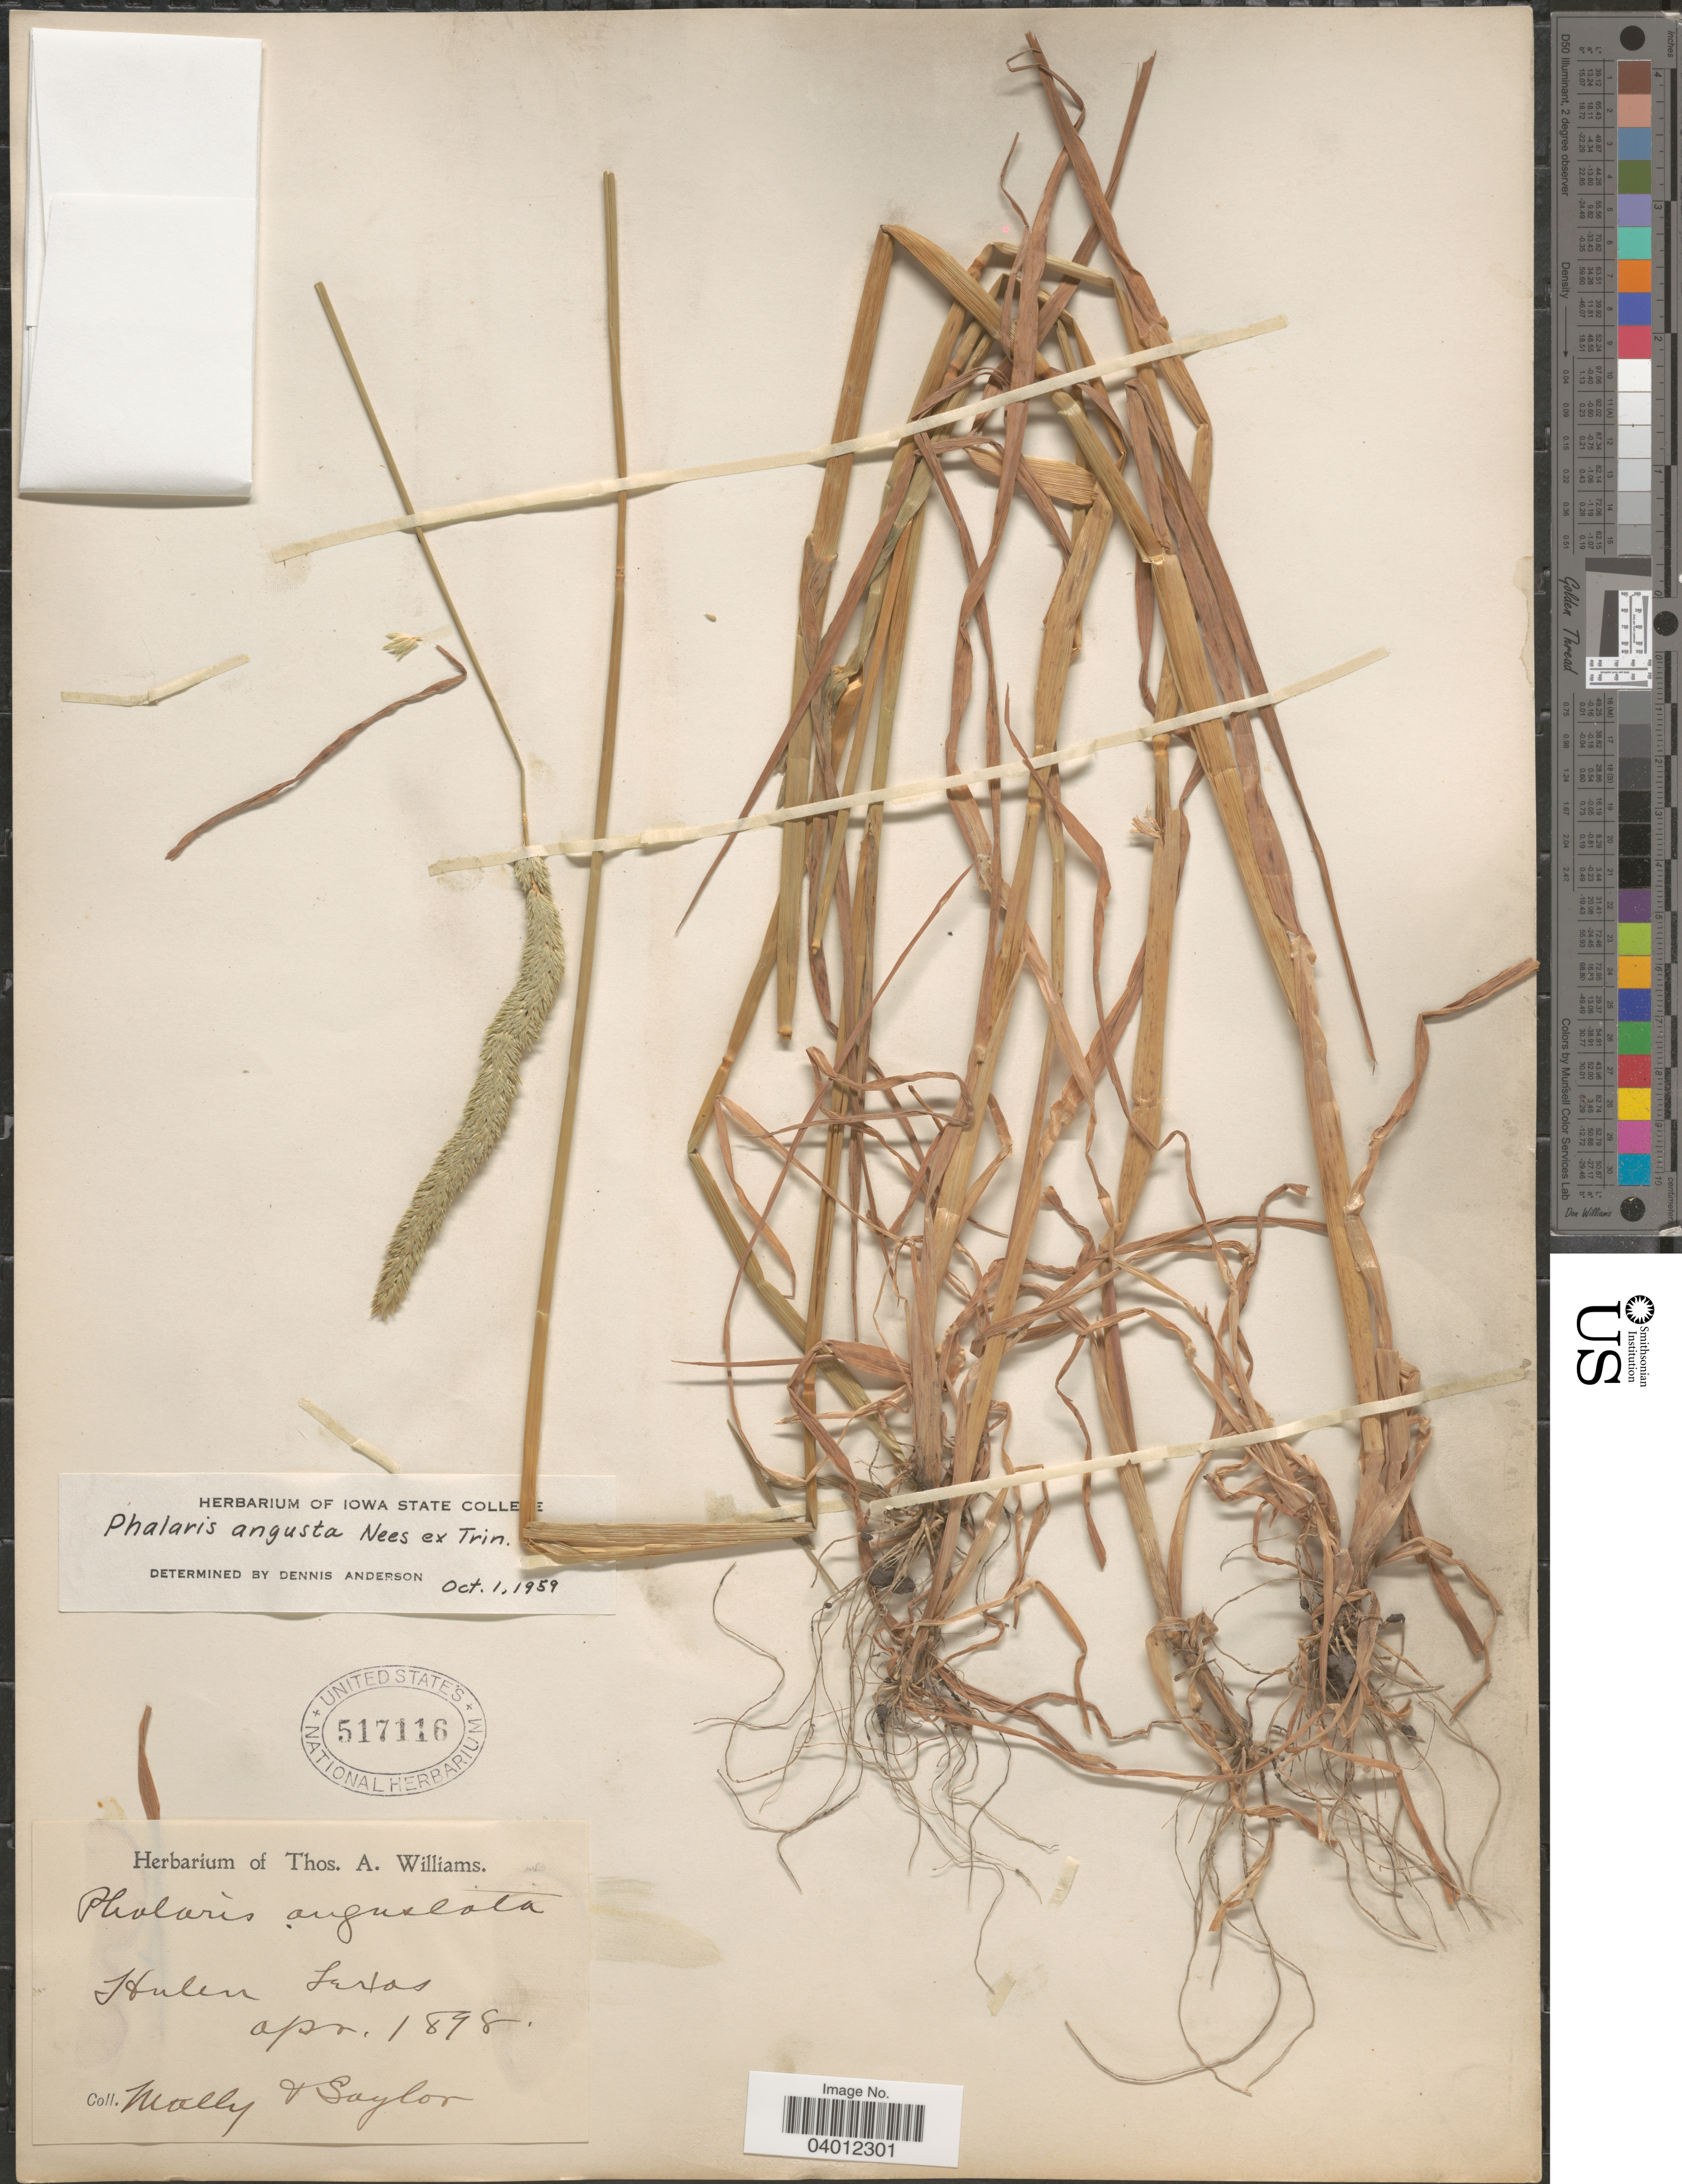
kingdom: Plantae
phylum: Tracheophyta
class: Liliopsida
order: Poales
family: Poaceae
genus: Phalaris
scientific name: Phalaris angusta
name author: Nees ex Trin.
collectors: Nealley & Saylor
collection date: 1898-04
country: United States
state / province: Texas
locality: Hulen.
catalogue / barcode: US 517116